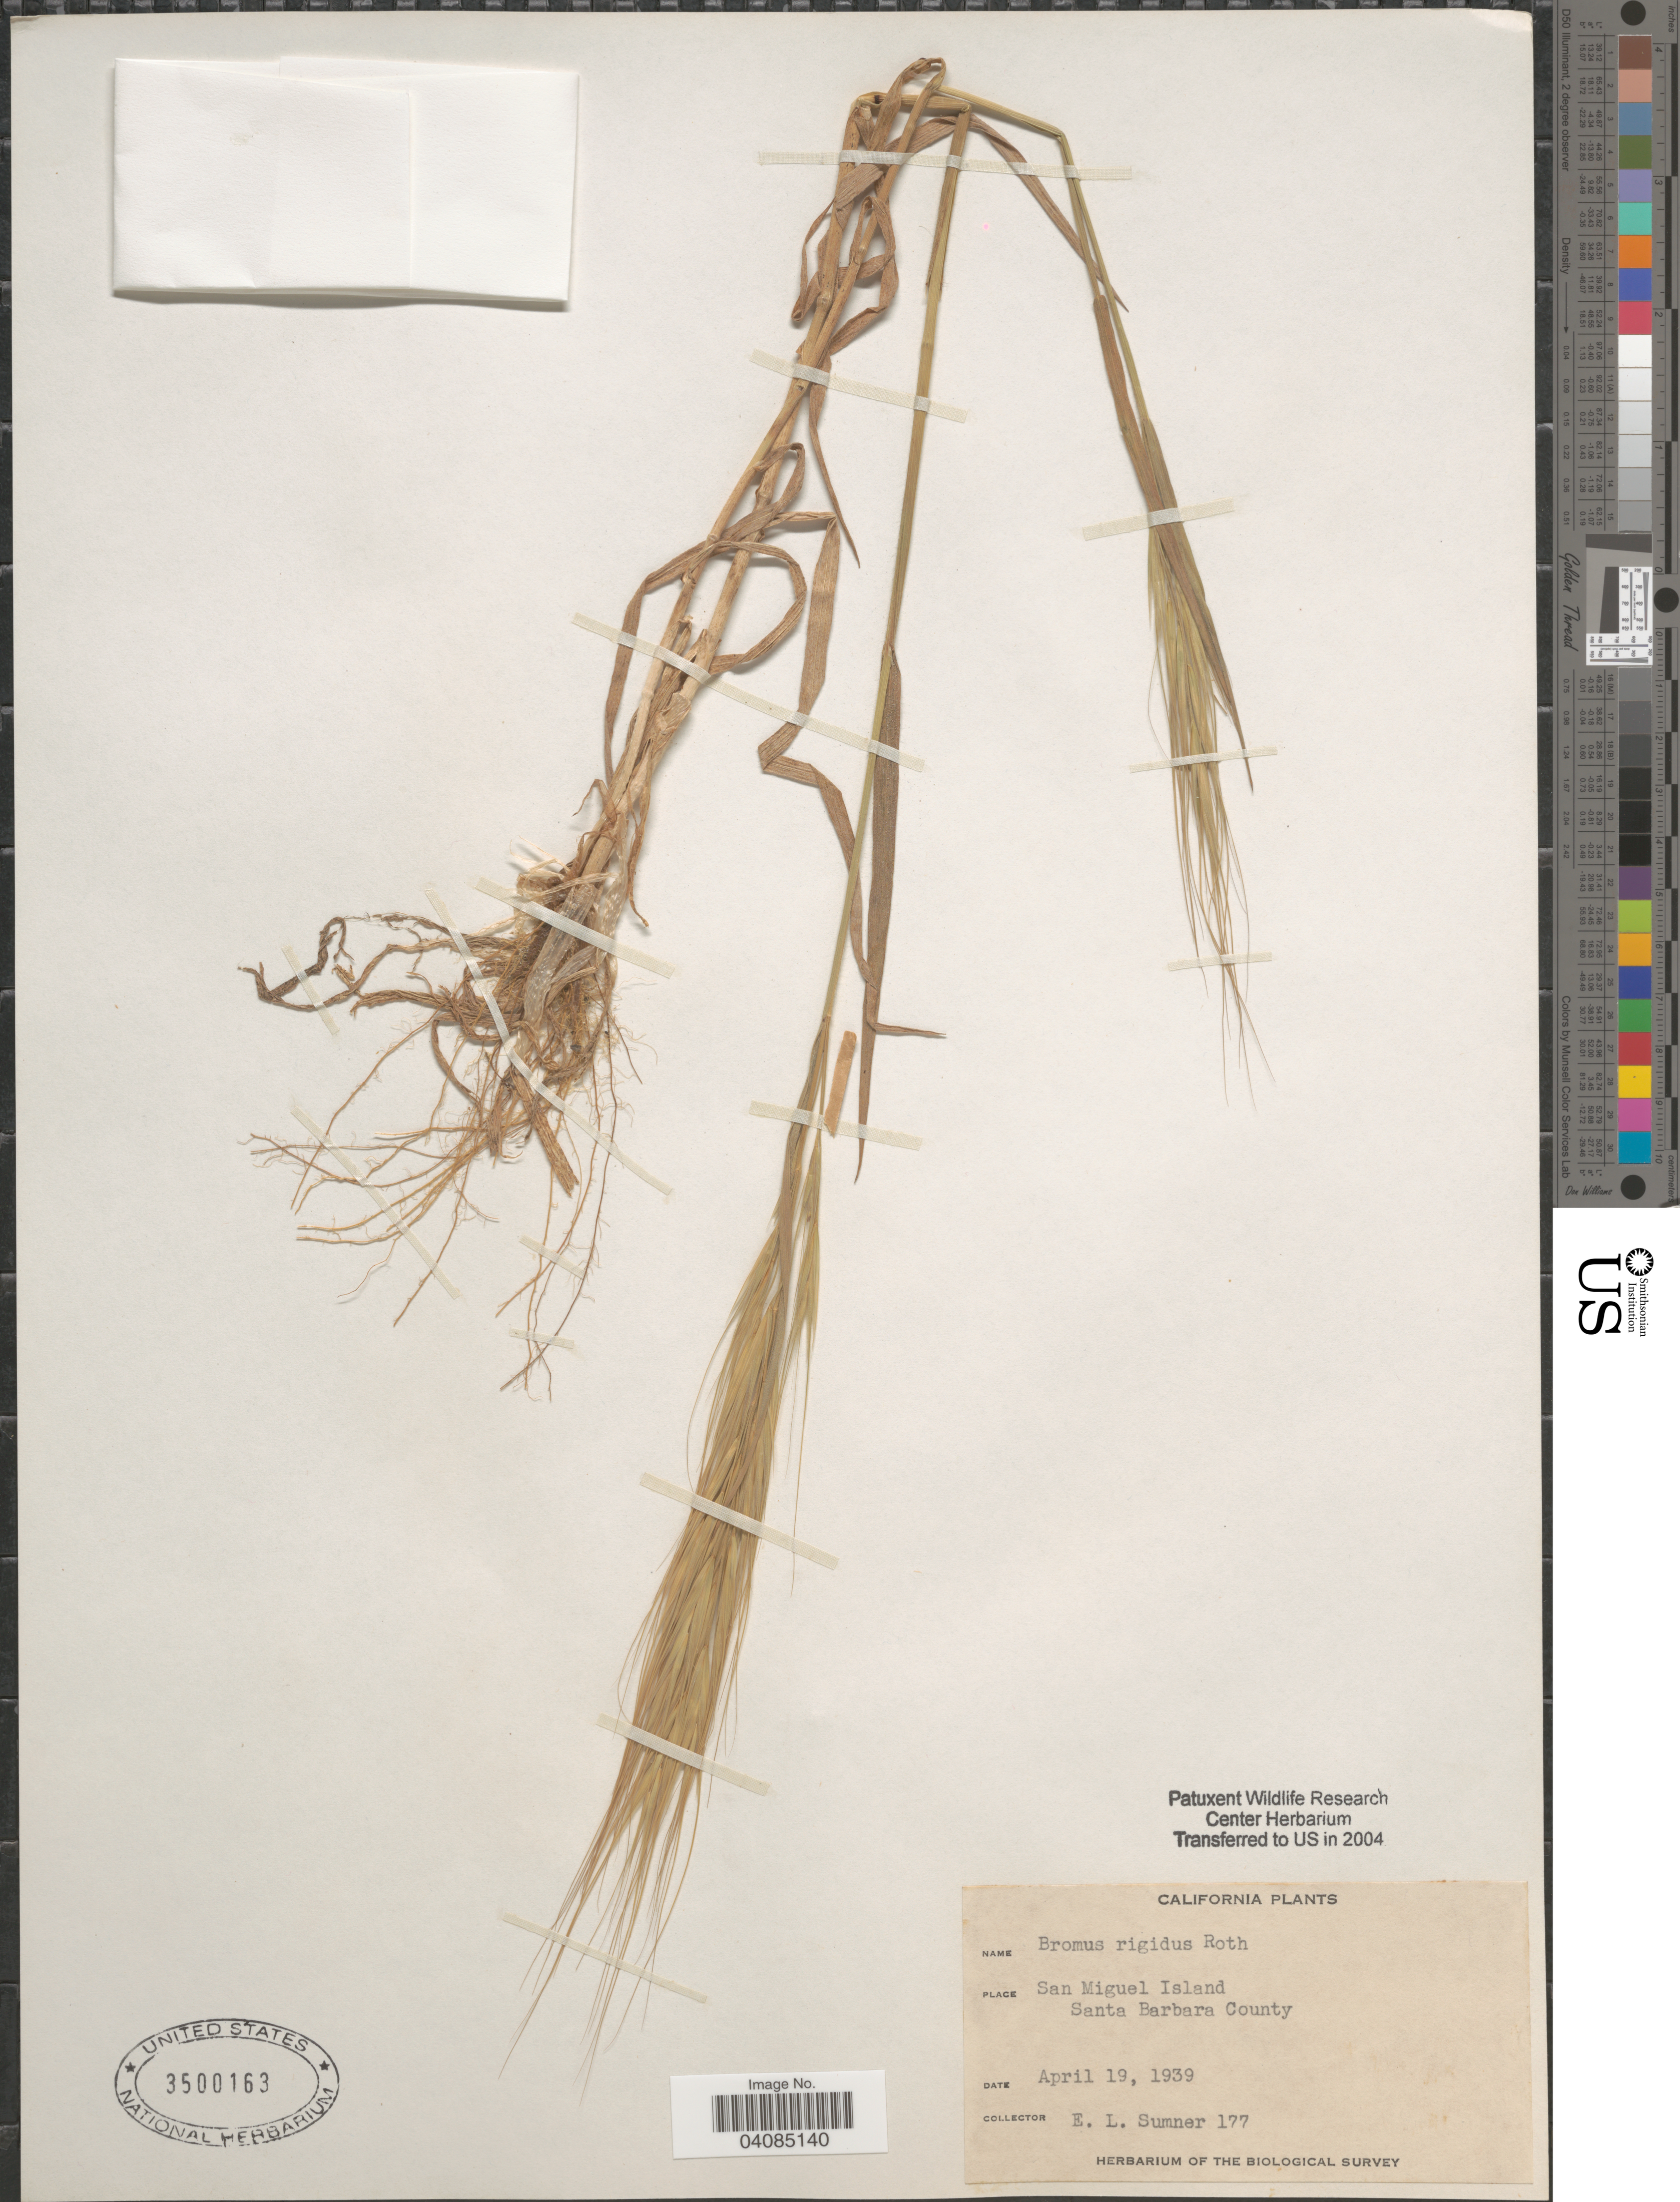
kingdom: Plantae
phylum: Tracheophyta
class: Liliopsida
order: Poales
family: Poaceae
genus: Bromus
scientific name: Bromus rigidus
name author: Roth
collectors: E. Sumner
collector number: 177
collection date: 1939-04-19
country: United States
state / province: California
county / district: Santa Barbara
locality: San Miguel Island. Santa Barbara County. The Biological Survey.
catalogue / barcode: US 3500163